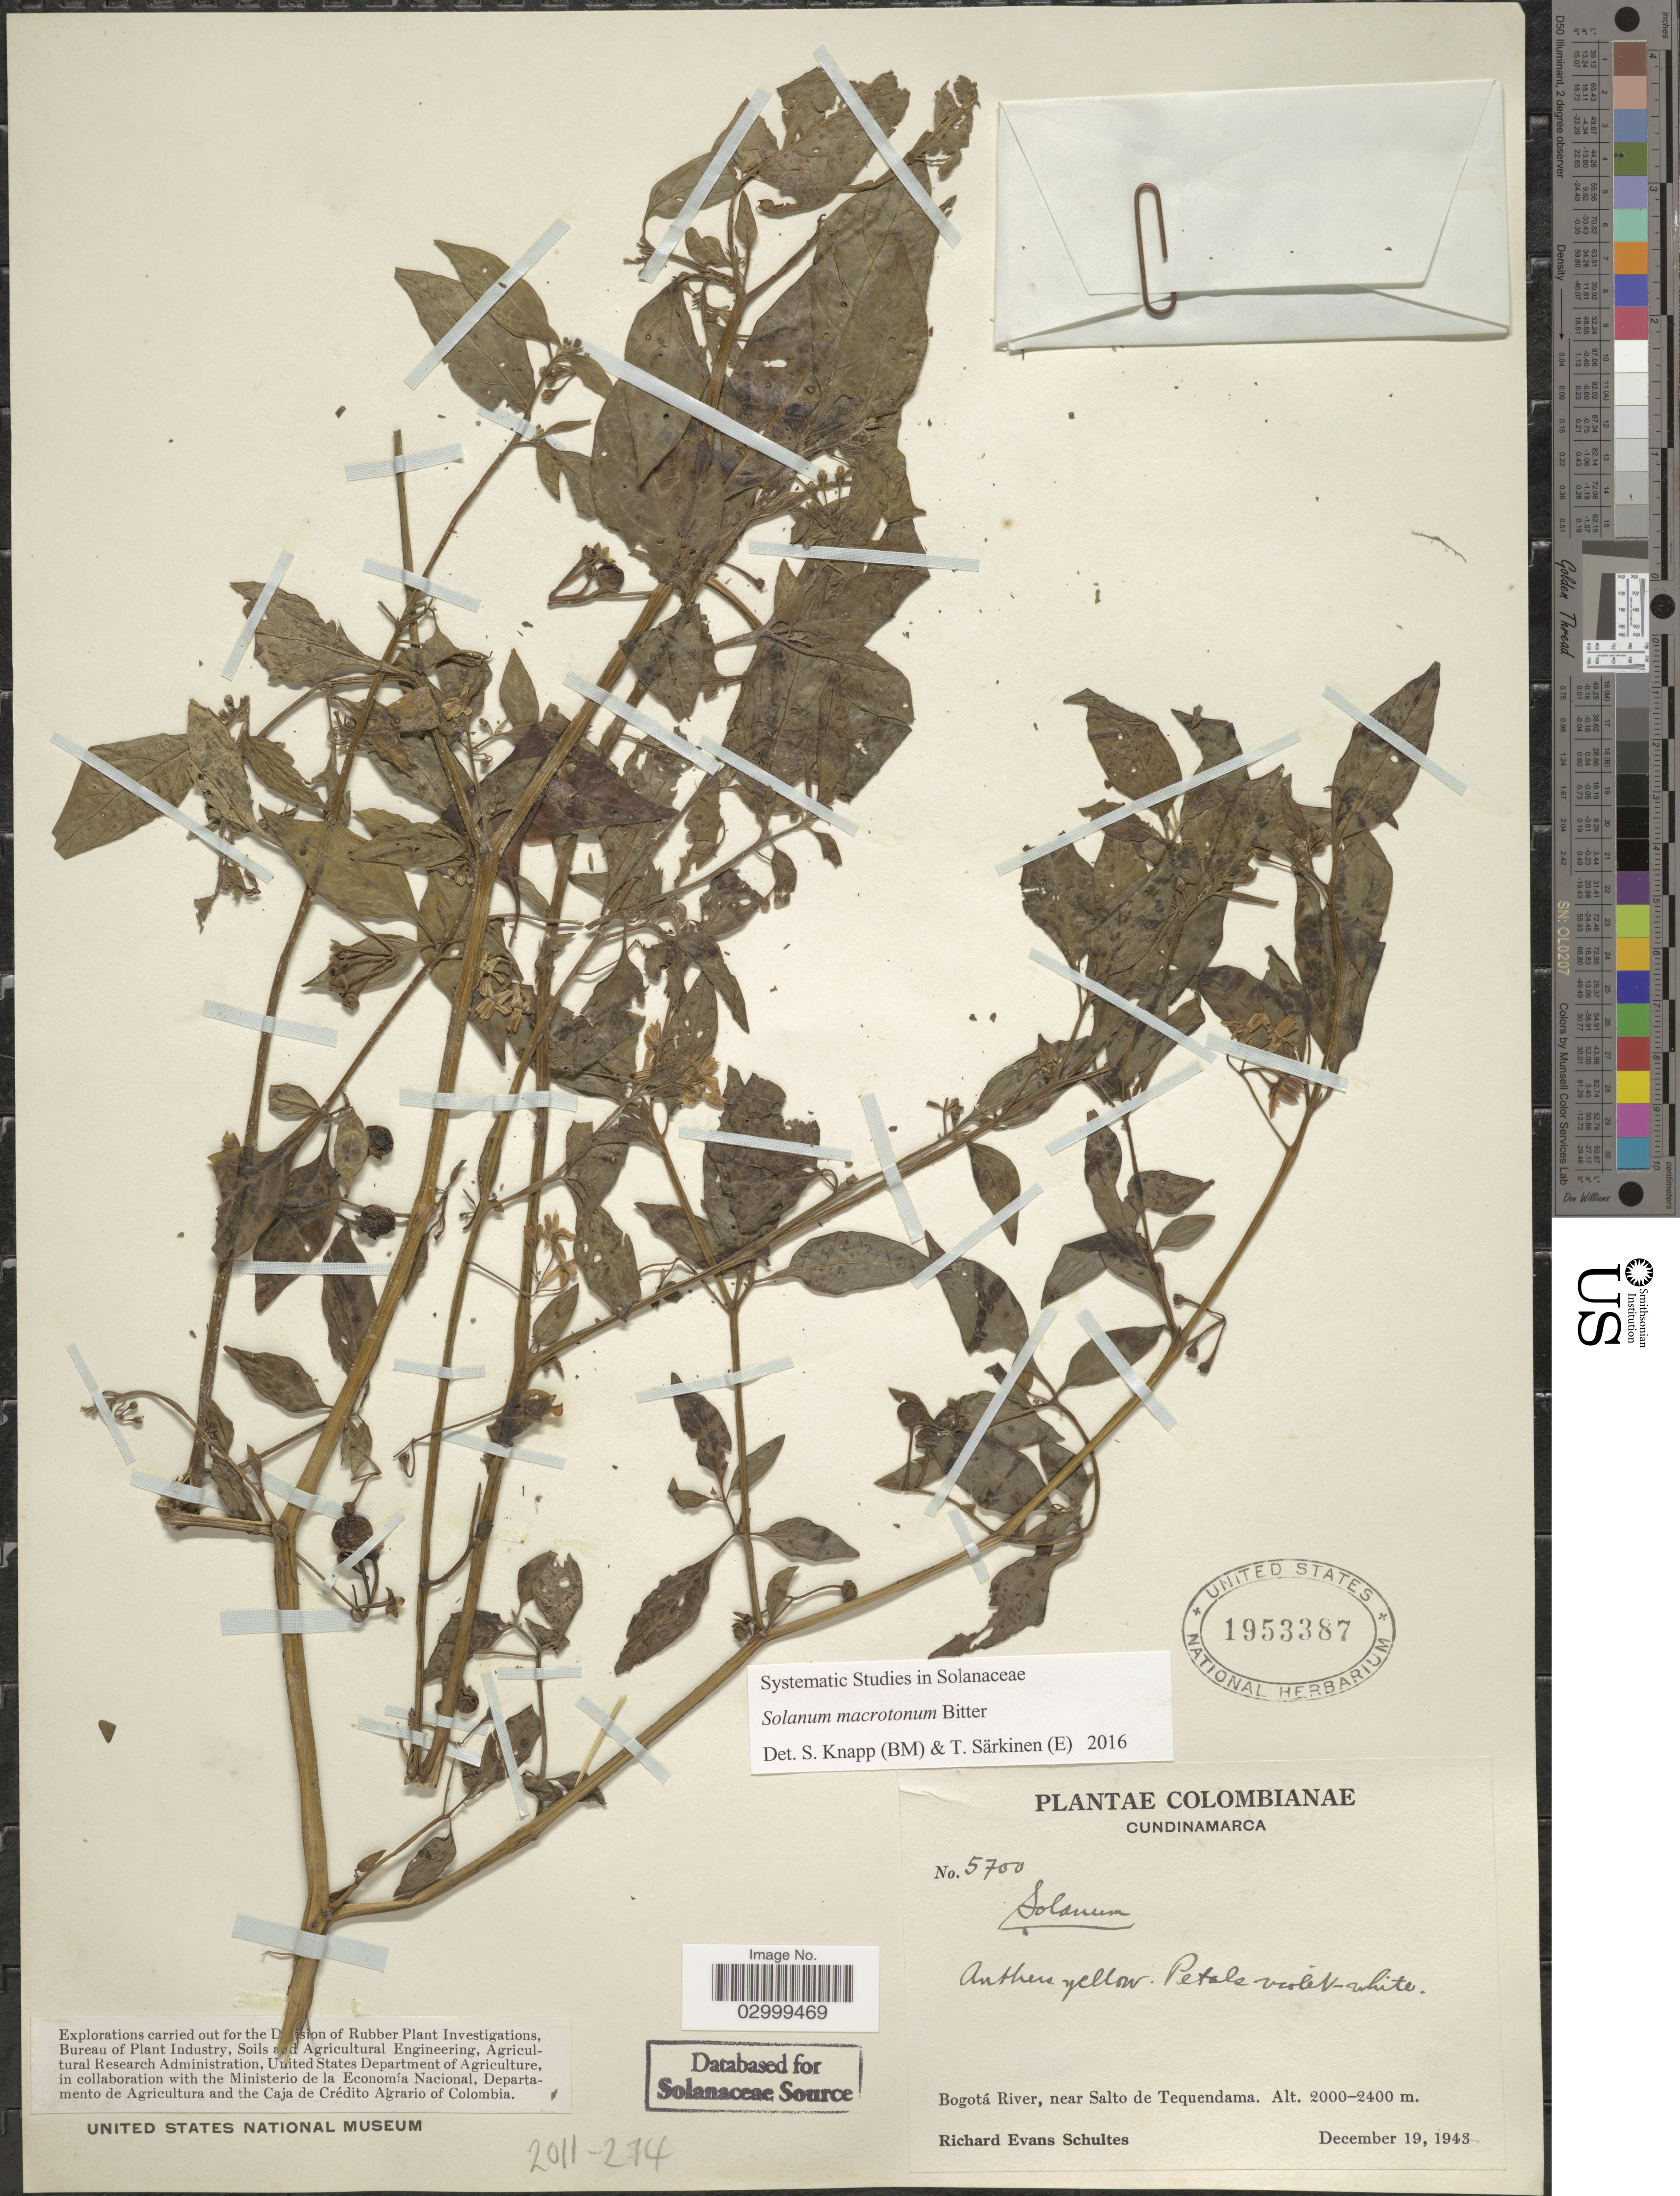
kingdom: Plantae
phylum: Tracheophyta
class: Magnoliopsida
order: Solanales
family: Solanaceae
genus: Solanum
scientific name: Solanum macrotonum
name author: Bitter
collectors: R. E. Schultes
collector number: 5700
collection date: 1943-12-19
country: Colombia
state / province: Cundinamarca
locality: Bogotá River, near Salto de Tequendama.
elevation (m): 2000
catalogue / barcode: US 1953387